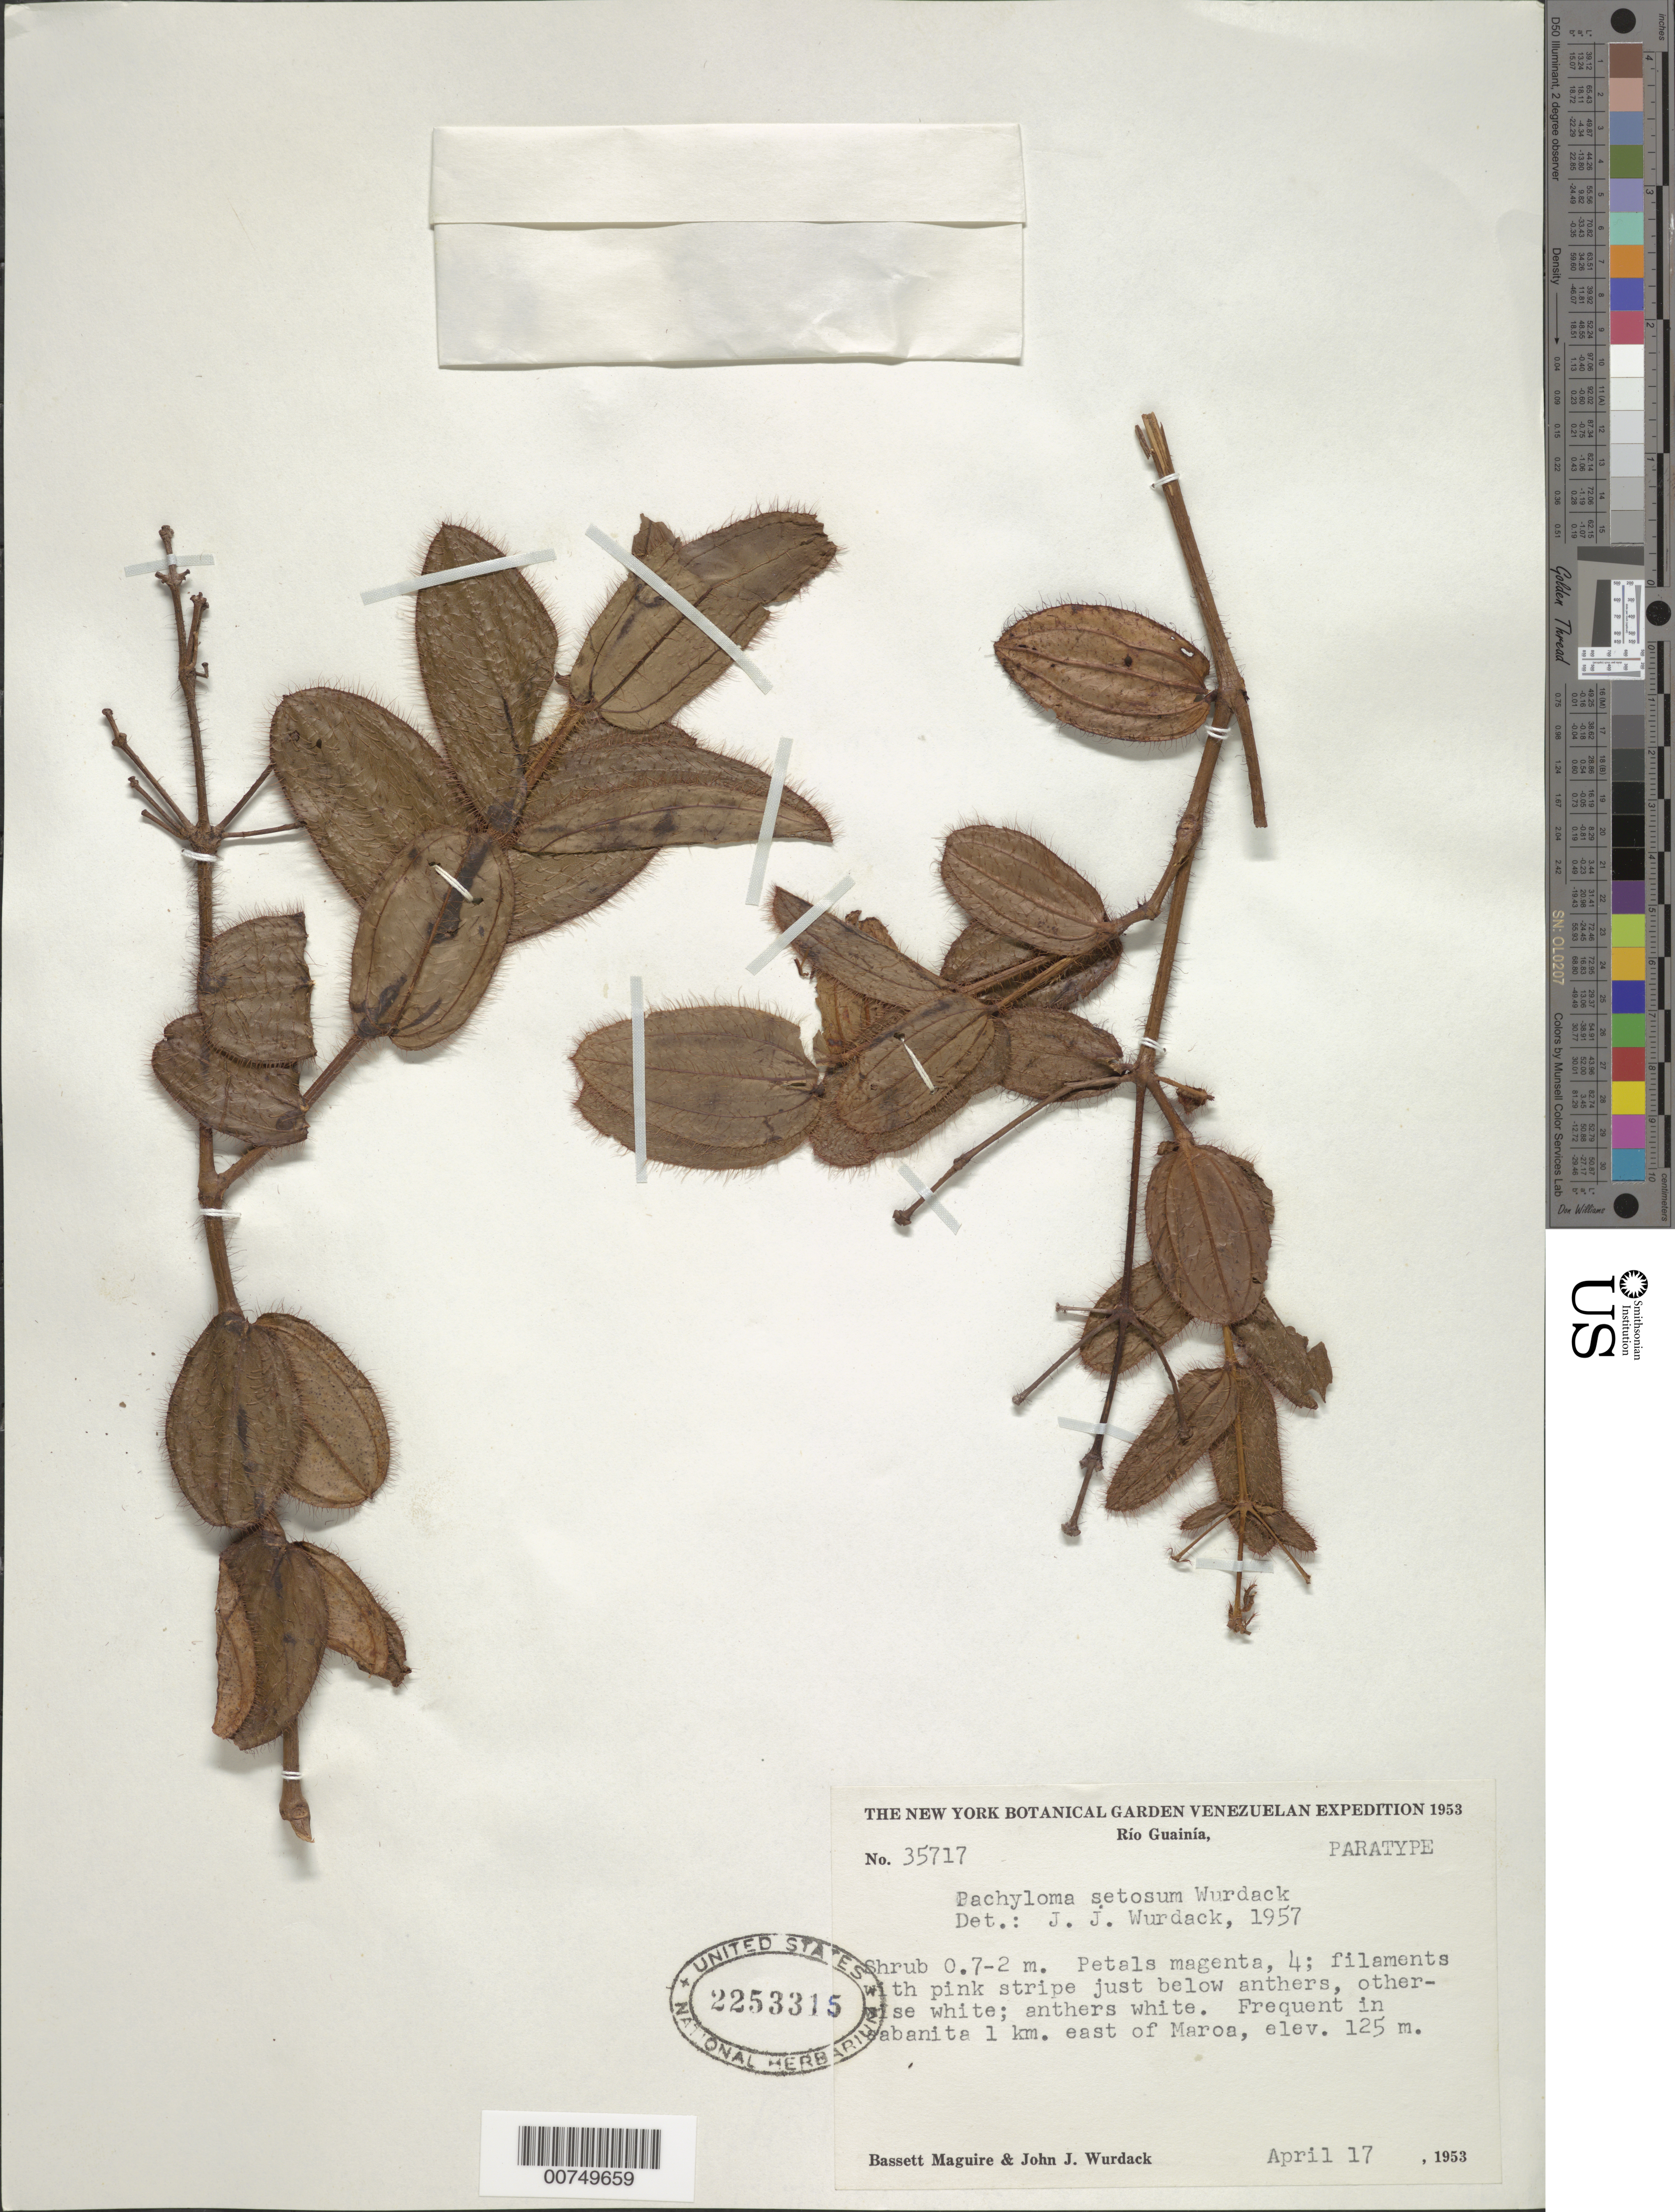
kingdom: Plantae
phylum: Tracheophyta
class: Magnoliopsida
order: Myrtales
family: Melastomataceae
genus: Pachyloma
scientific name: Pachyloma setosum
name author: Wurdack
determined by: Wurdack, John J., (US), US (UNITED STATES)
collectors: B. Maguire & J. J. Wurdack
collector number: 35717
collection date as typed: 17-Apr-53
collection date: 1953-04-17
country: Venezuela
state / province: Amazonas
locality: Río Guainía, 1 km E of Maroa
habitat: Sabanita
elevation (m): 125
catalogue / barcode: US 2253315